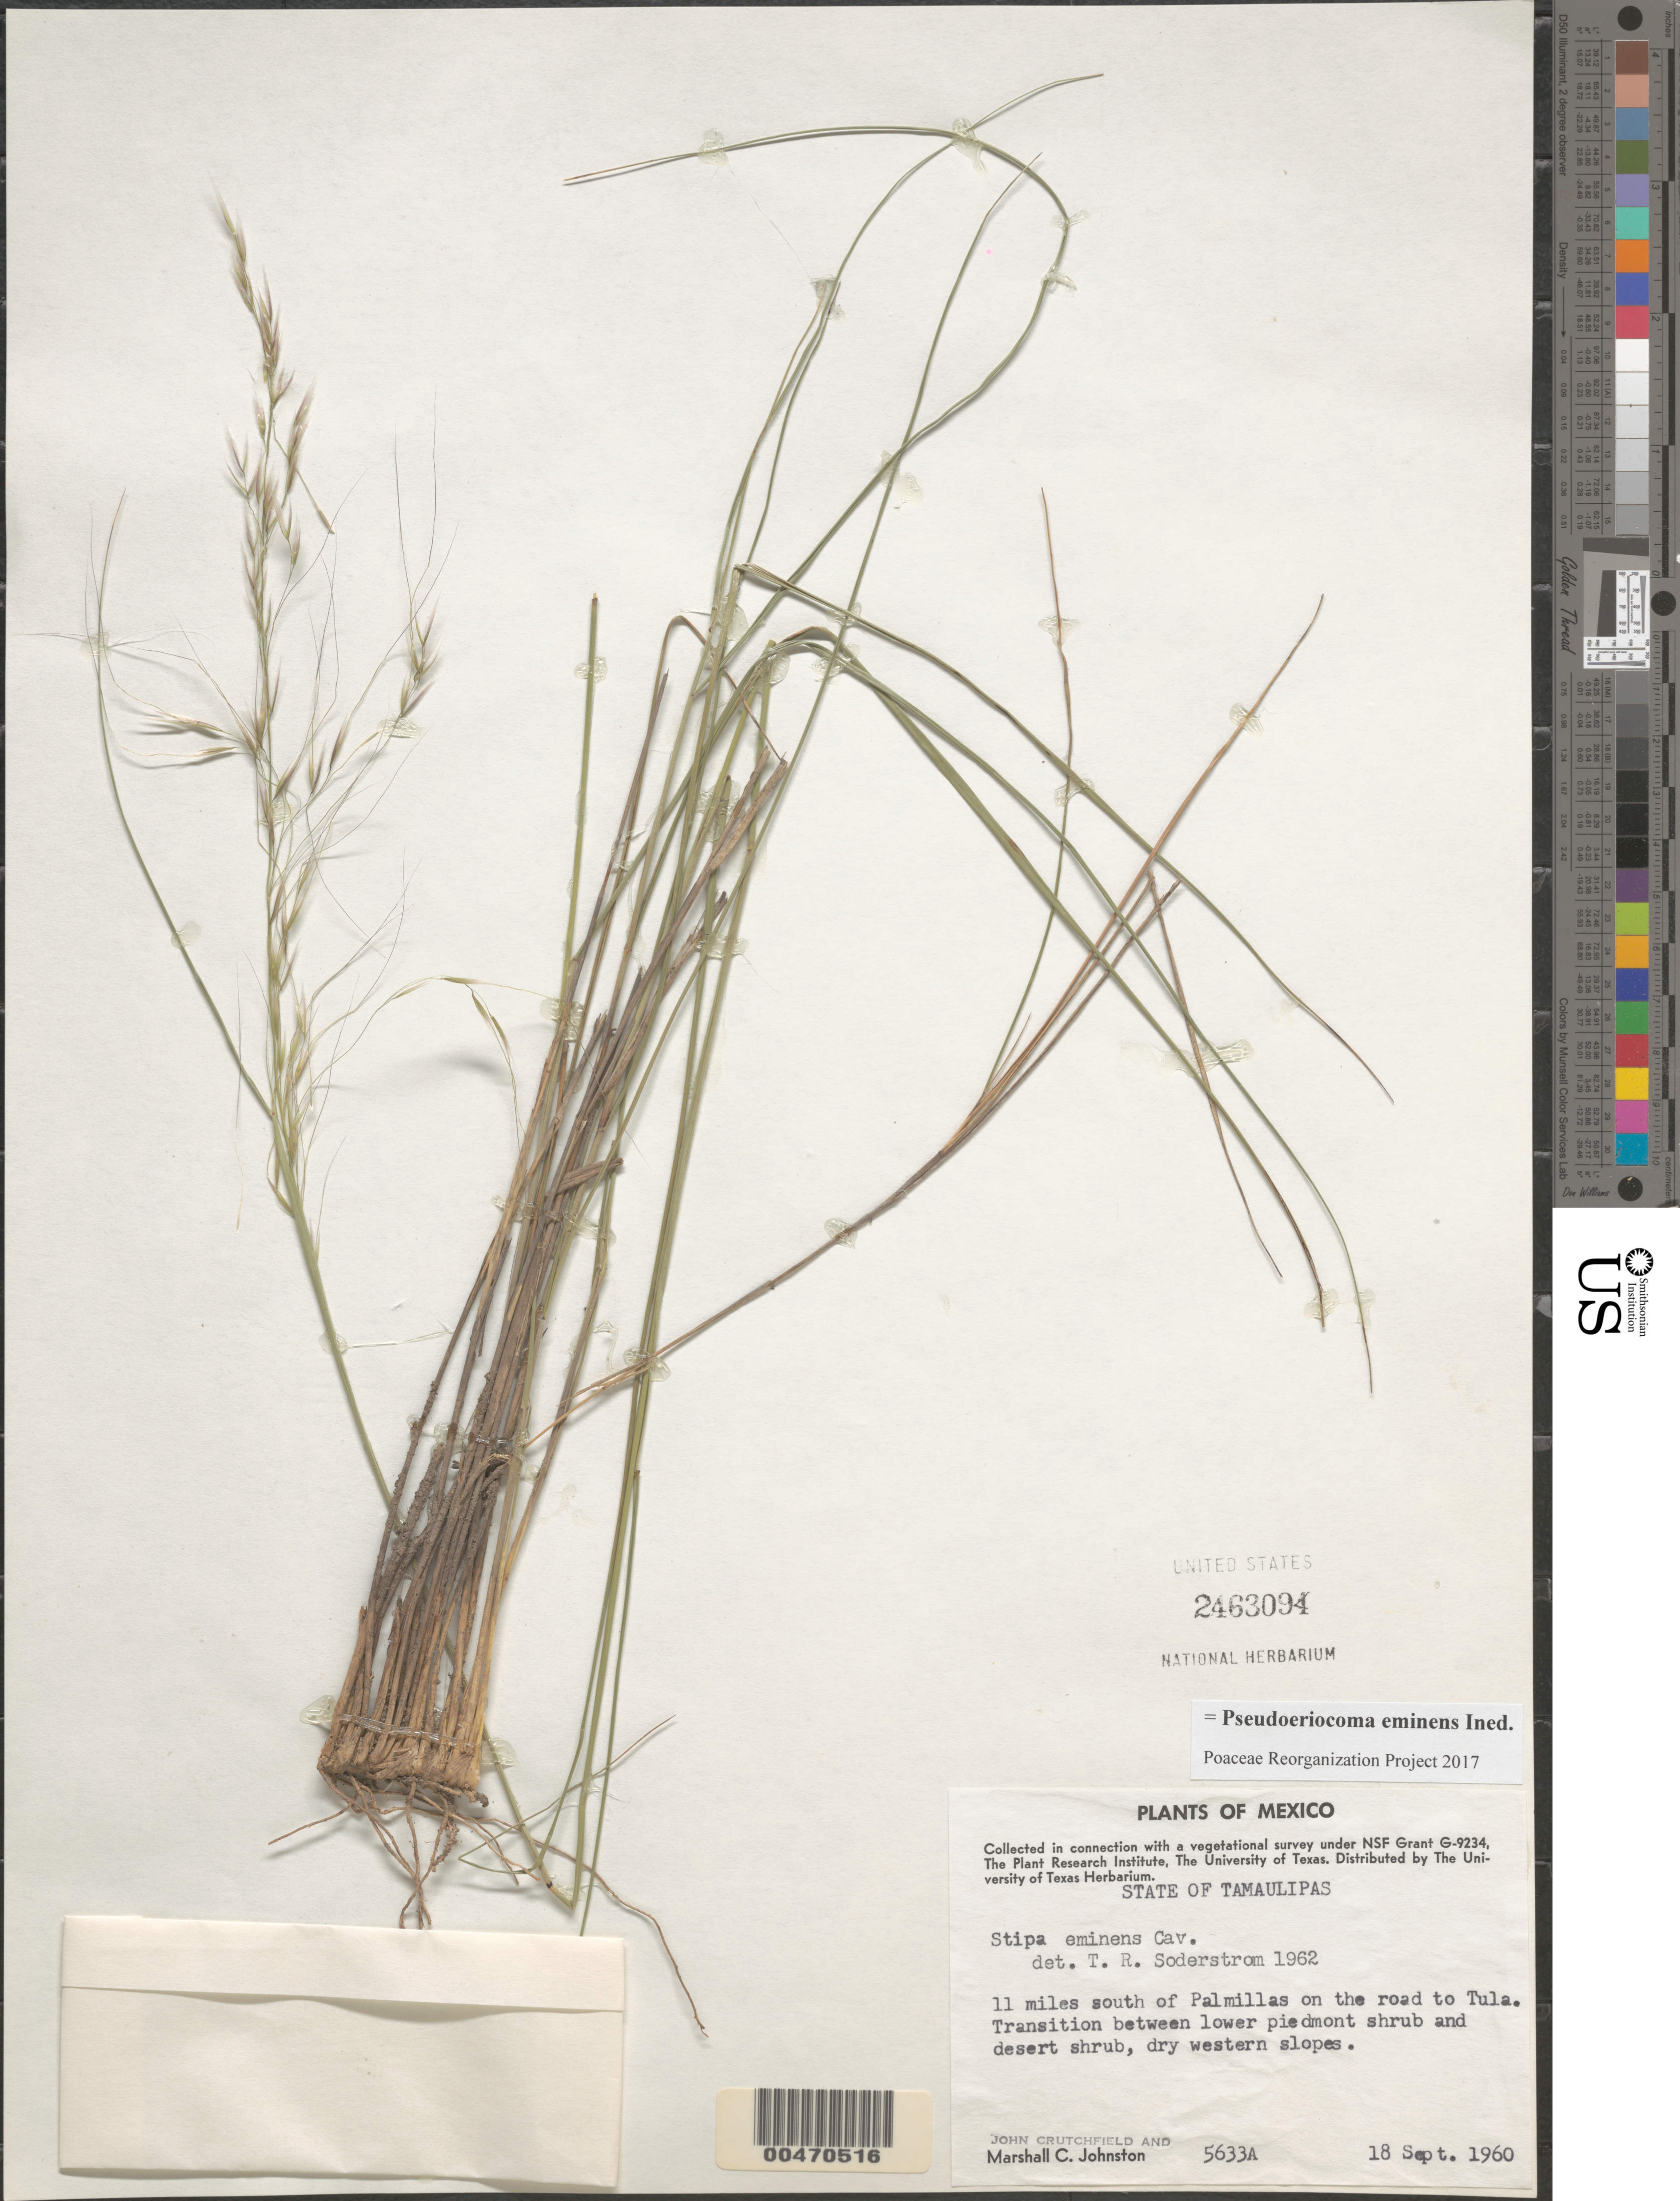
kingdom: Plantae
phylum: Tracheophyta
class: Liliopsida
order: Poales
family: Poaceae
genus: Pseudoeriocoma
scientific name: Pseudoeriocoma eminens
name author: (Cav.) Romasch.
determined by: Poaceae Reorganization Project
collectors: J. Crutchfield & M. Johnston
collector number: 5633a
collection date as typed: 18 Sep 1960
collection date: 1960-09-18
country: Mexico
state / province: Tamaulipas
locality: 11 mi S of Palmillas on the rd to Tula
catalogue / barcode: US 2463094